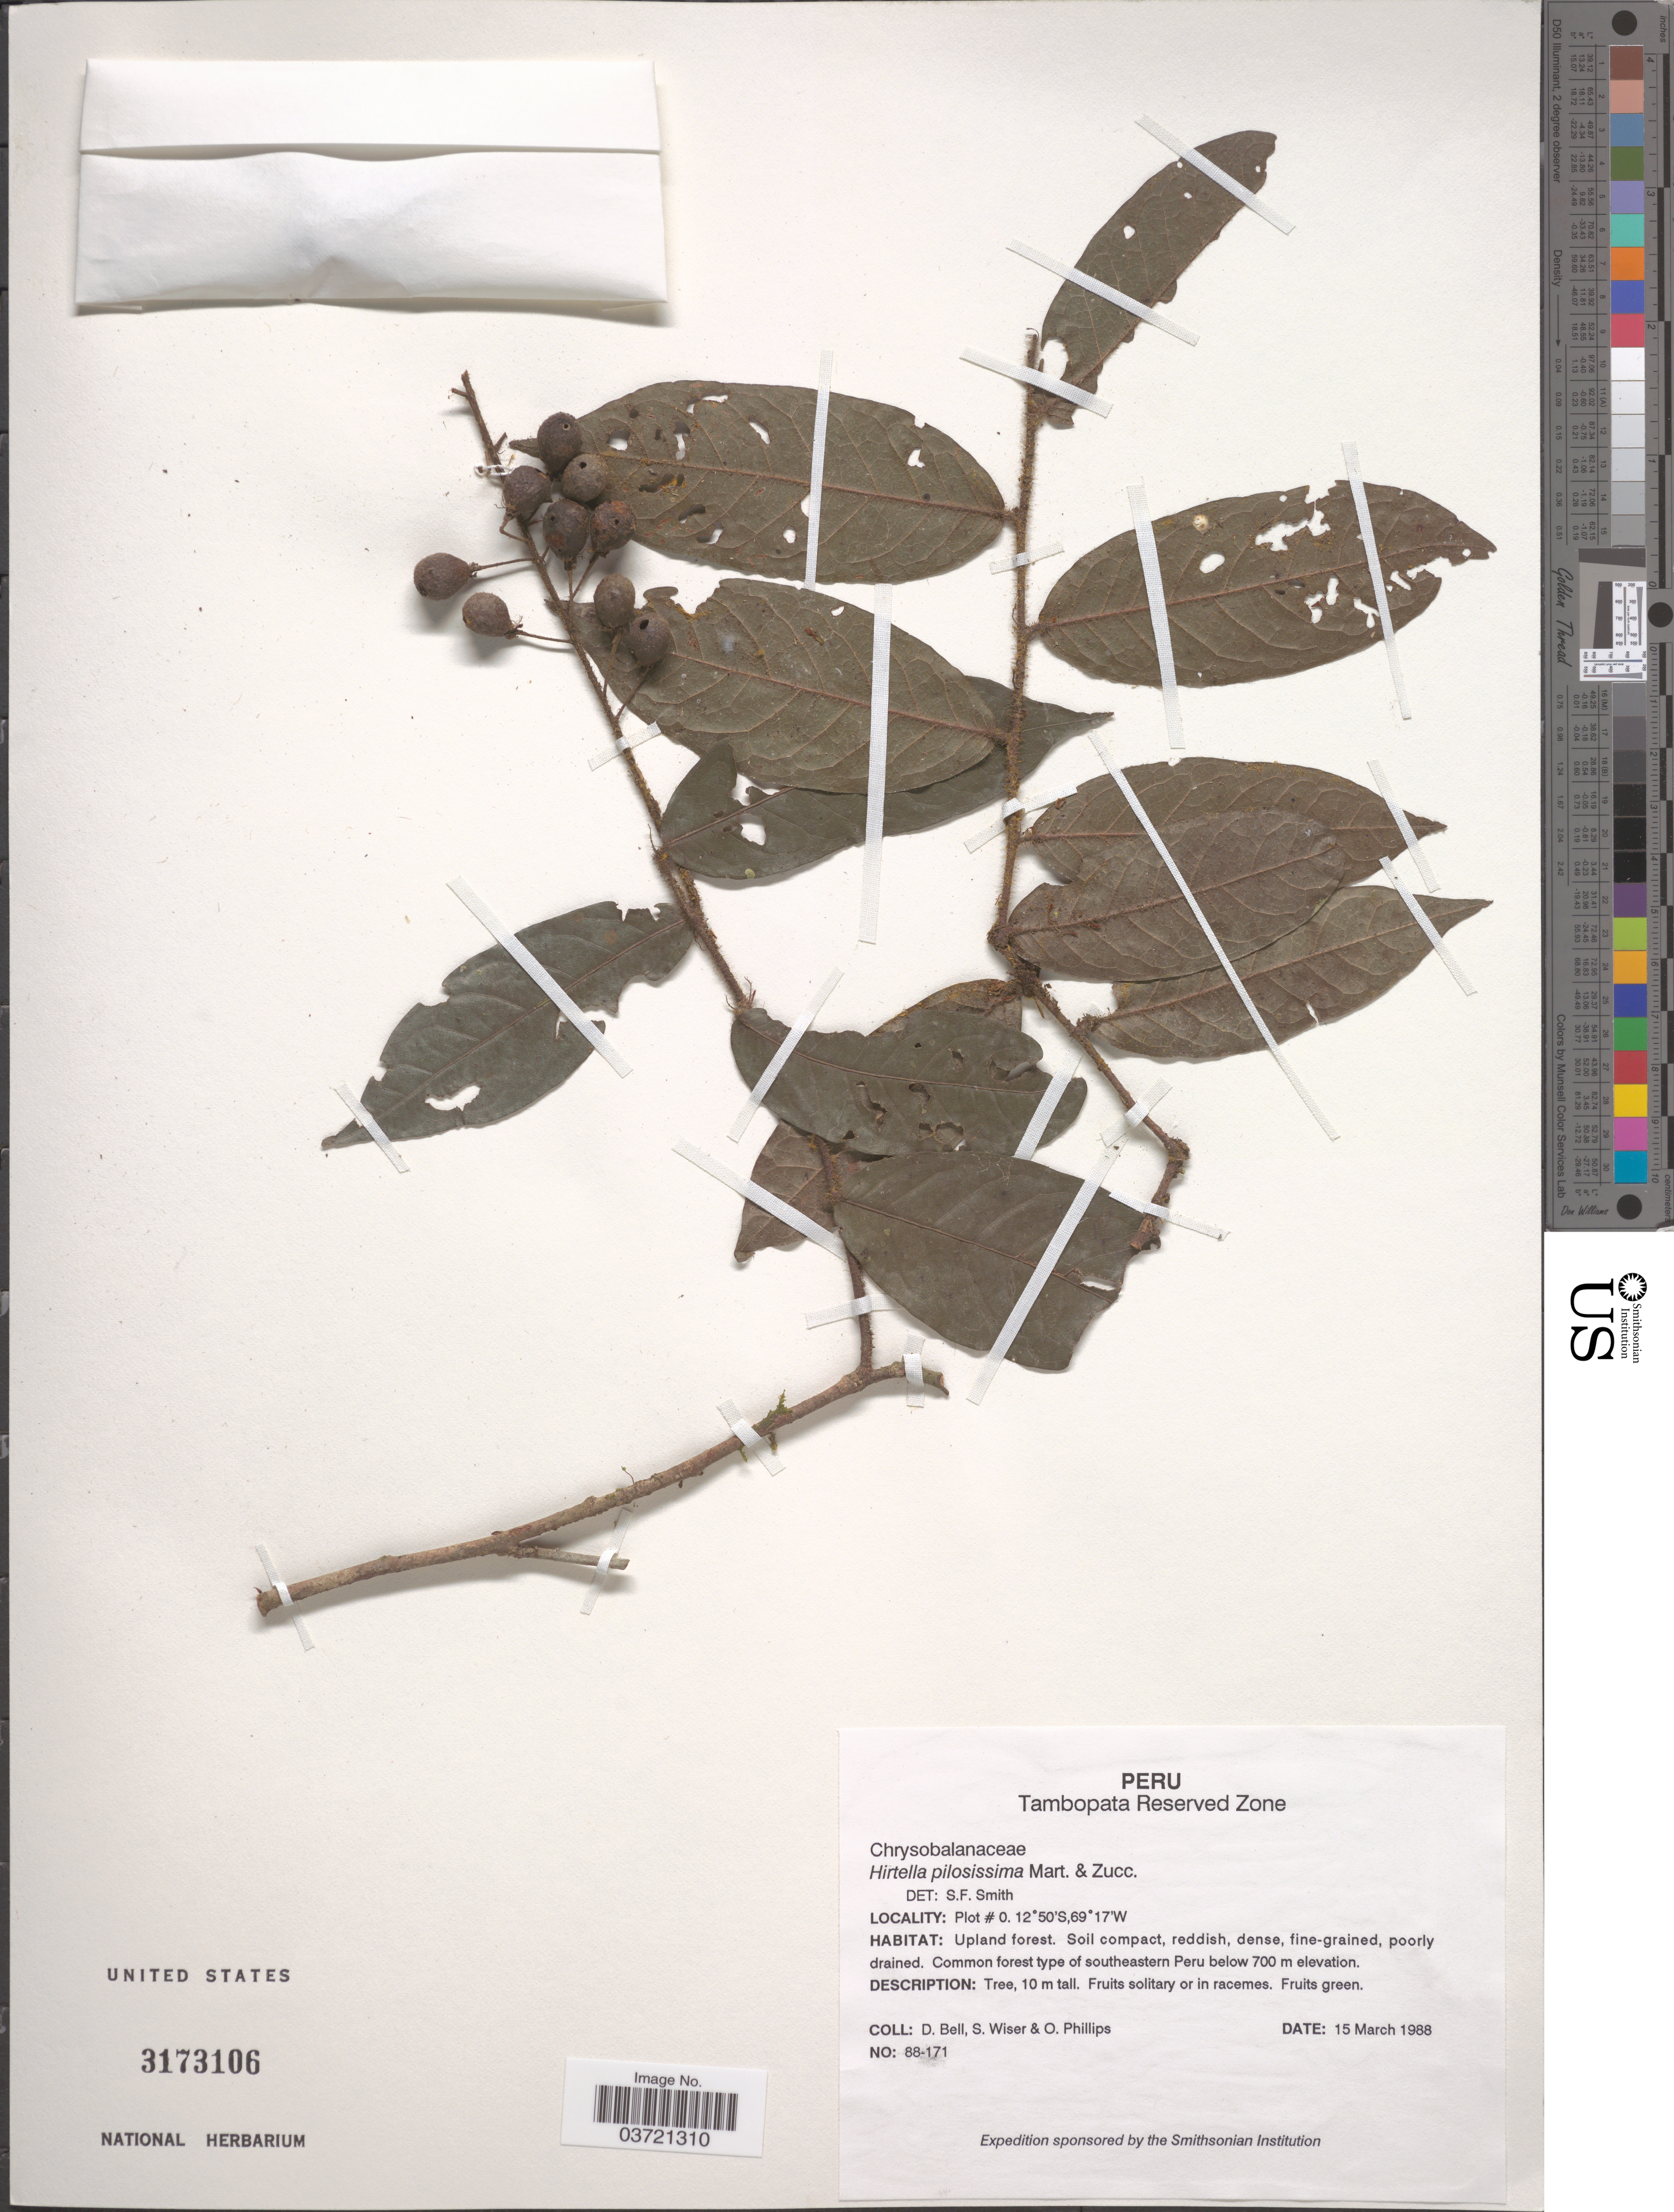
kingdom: Plantae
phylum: Tracheophyta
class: Magnoliopsida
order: Malpighiales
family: Chrysobalanaceae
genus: Hirtella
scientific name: Hirtella pilosissima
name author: Mart. & Zucc.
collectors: D. A. Bell, S. Wiser & O. Phillips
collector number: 88-171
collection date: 1988-03-15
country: Peru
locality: Tambopata Reserved Zone. Plot # 0. Upland forest. Southeastern Peru.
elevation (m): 700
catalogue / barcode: US 3173106